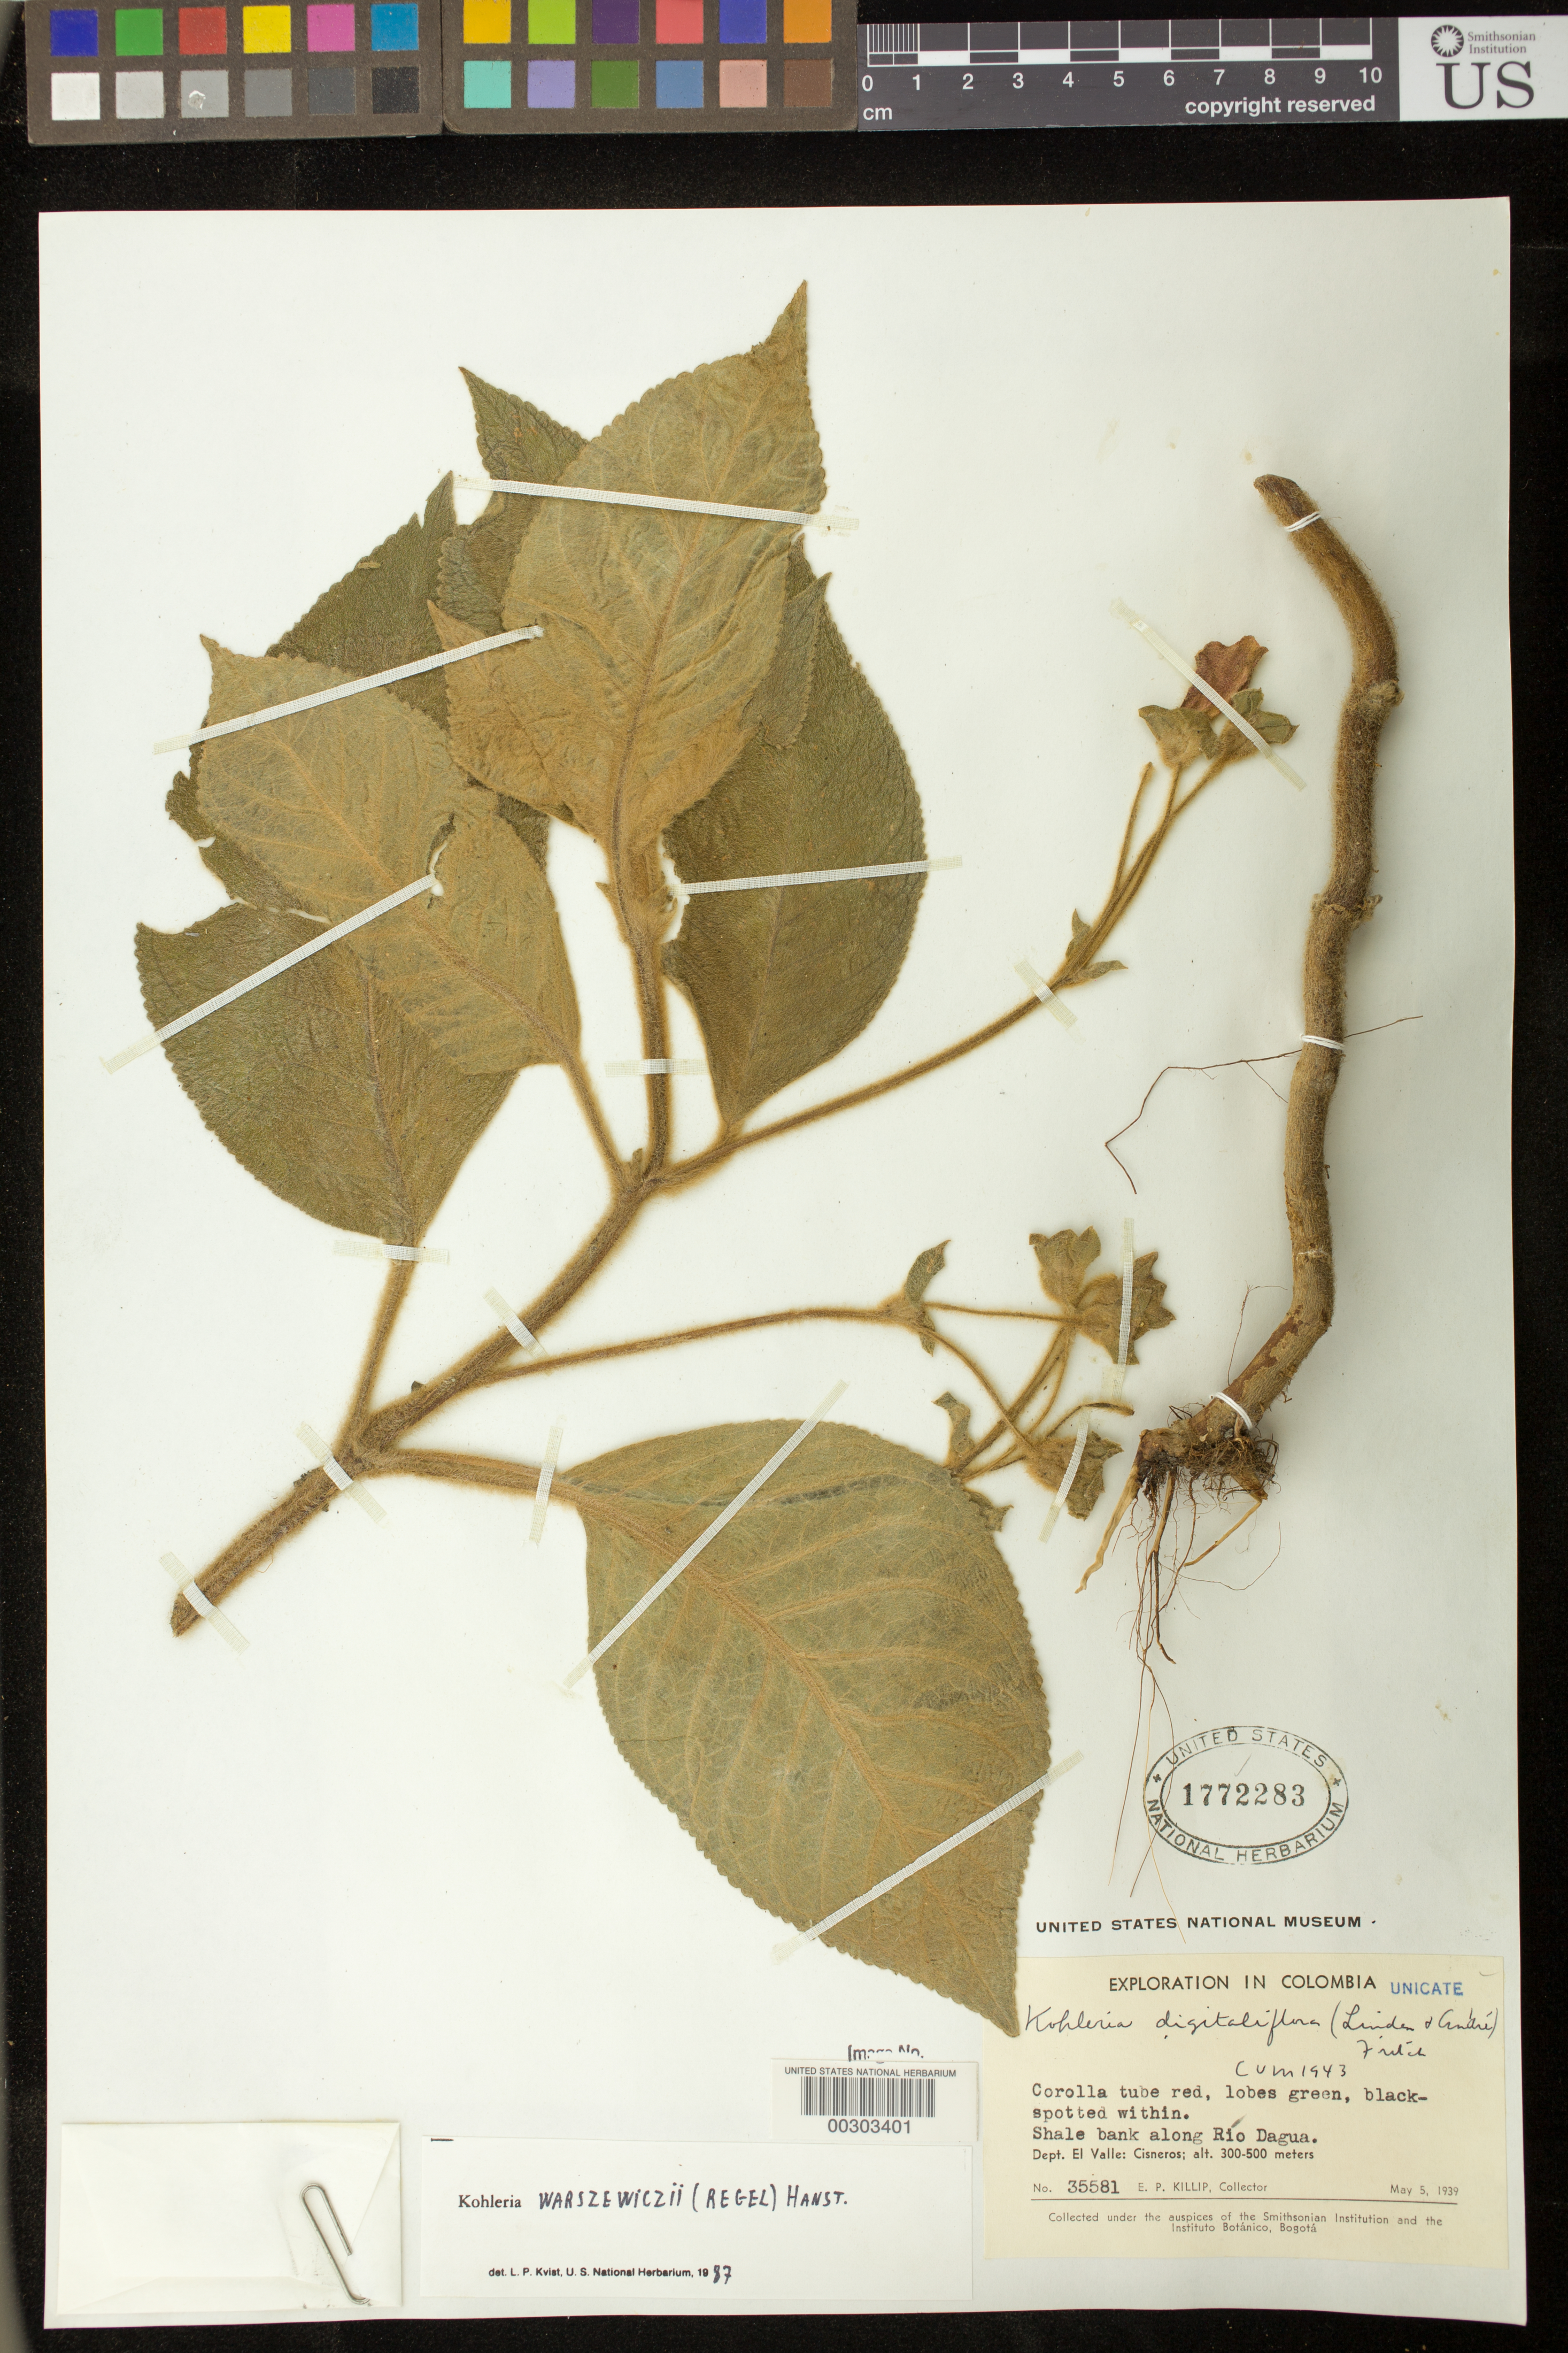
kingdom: Plantae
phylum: Tracheophyta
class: Magnoliopsida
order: Lamiales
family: Gesneriaceae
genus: Kohleria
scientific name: Kohleria warszewiczii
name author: (Regel) Hanst.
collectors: E. P. Killip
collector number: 35581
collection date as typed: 05 May 1939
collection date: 1939-05-05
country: Colombia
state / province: Valle del Cauca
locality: Cisneros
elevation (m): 300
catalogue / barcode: US 1772283